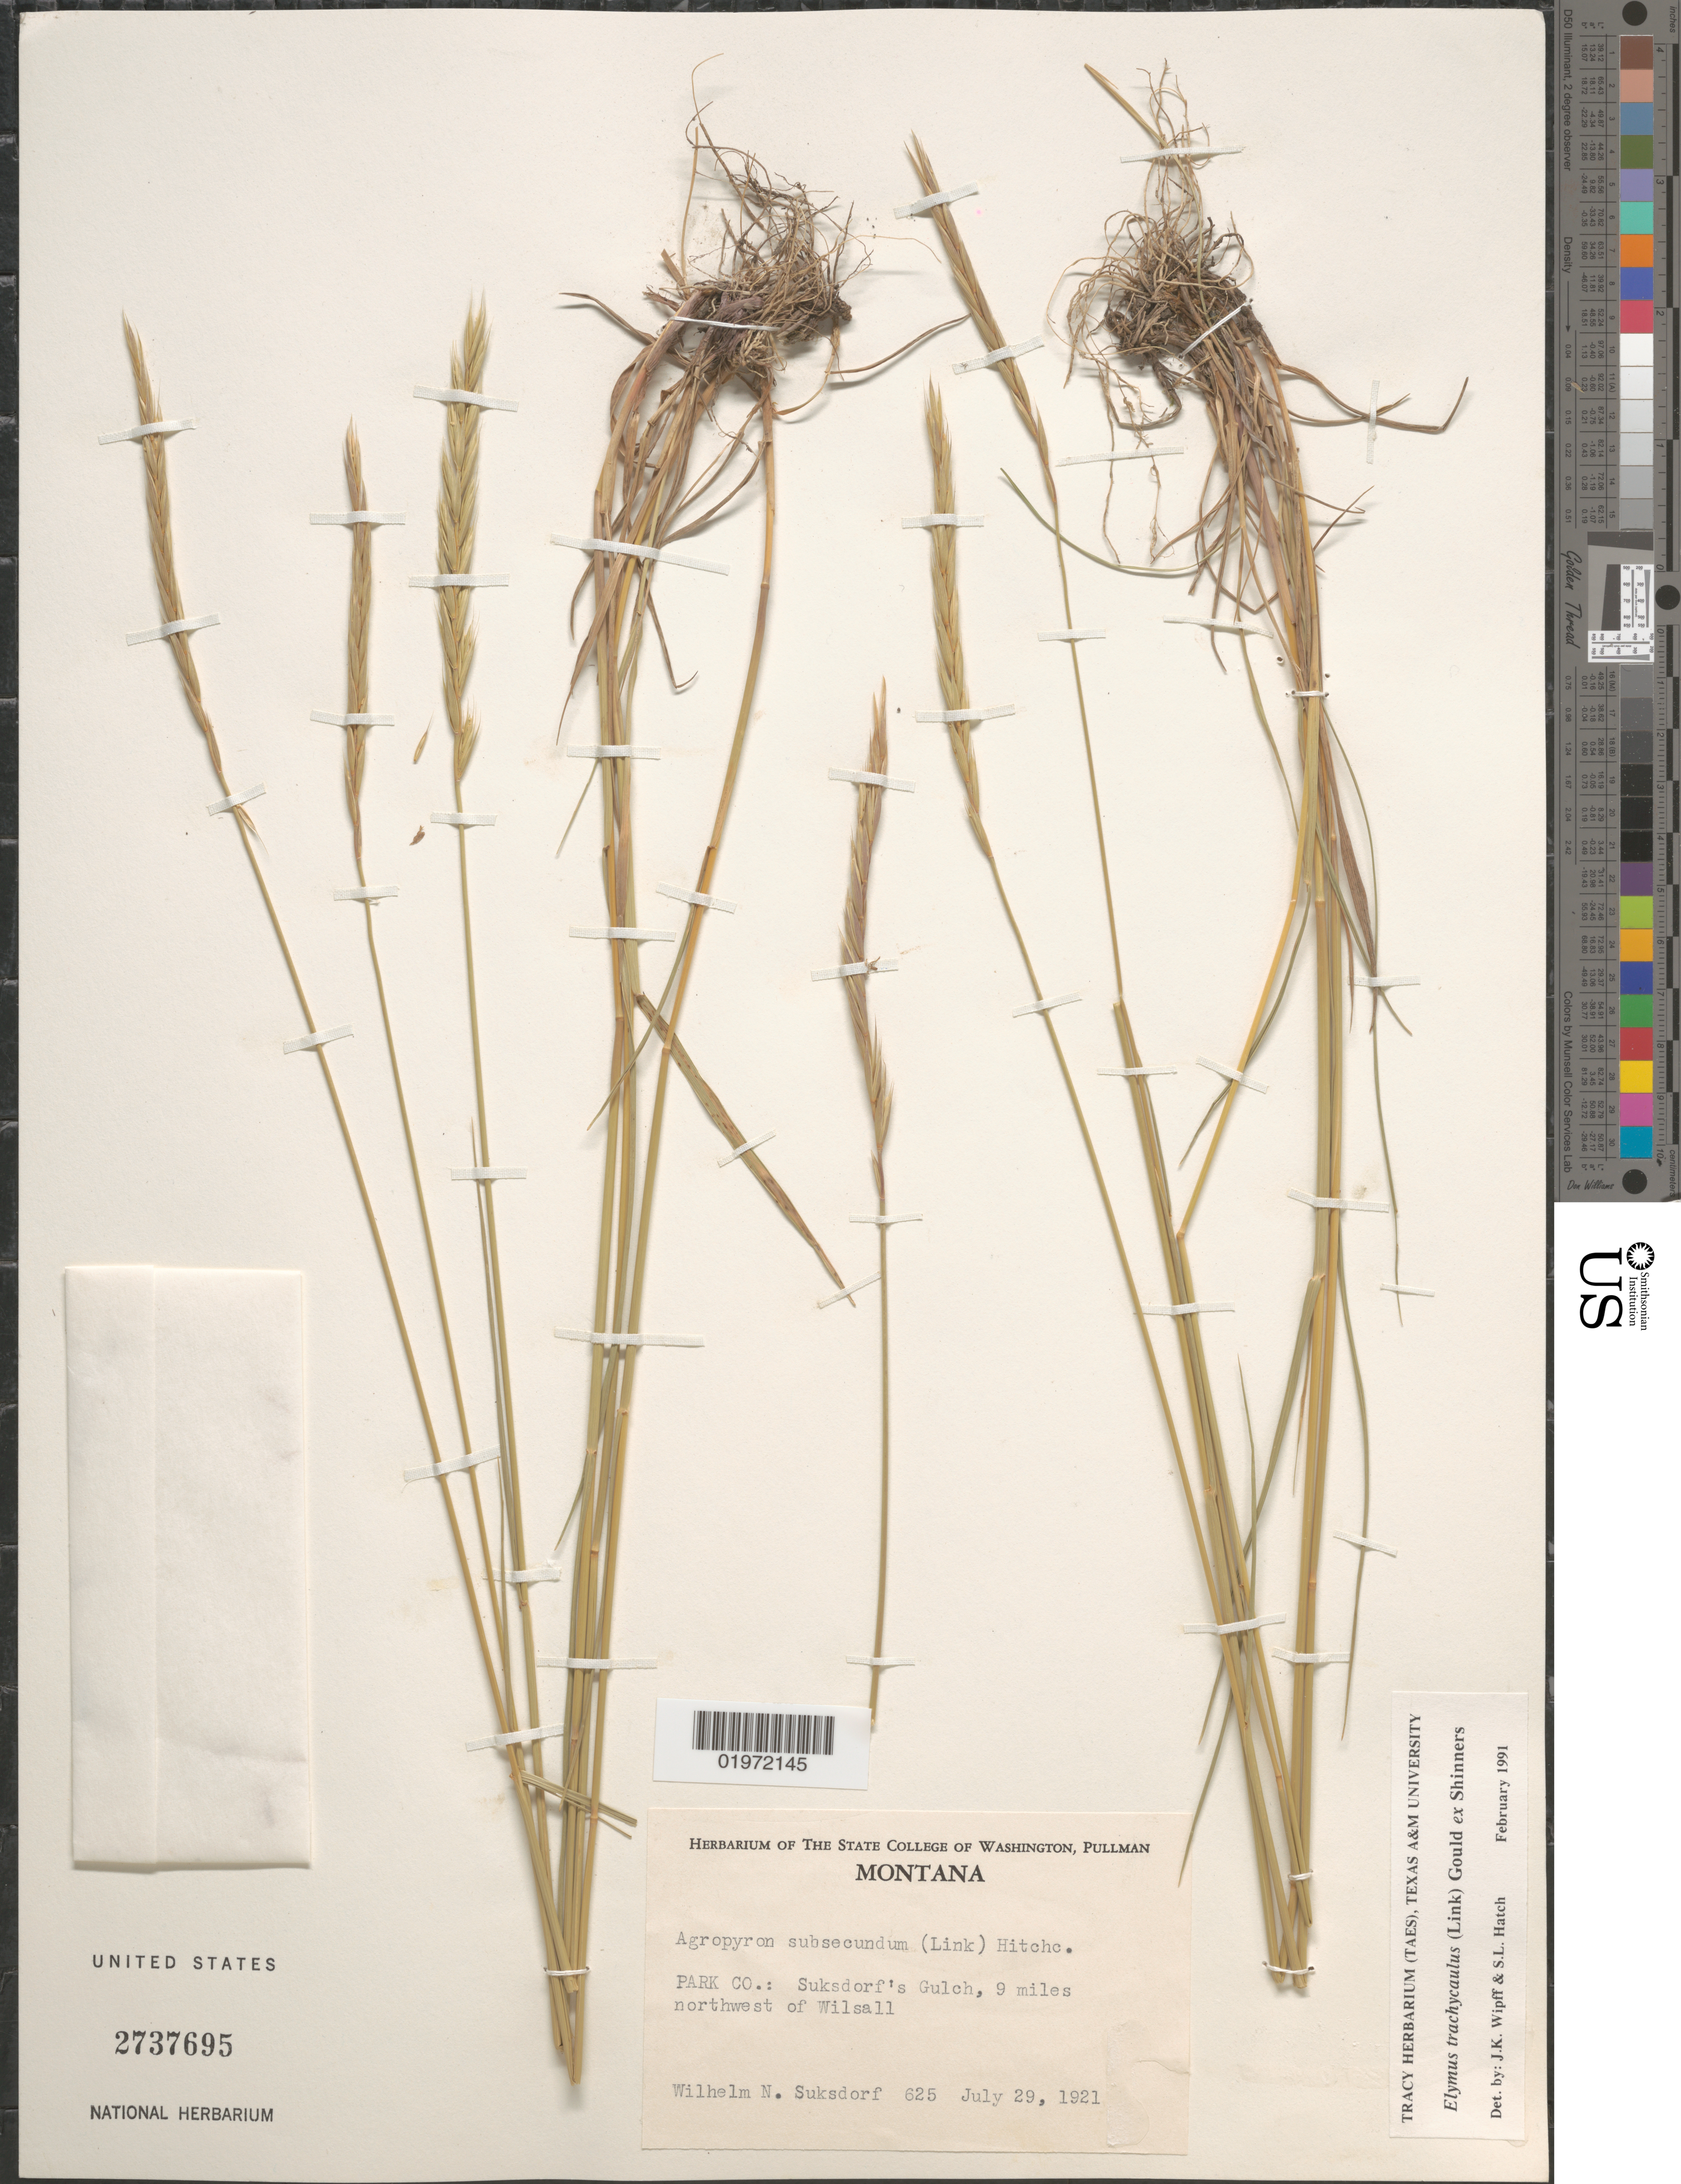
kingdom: Plantae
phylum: Tracheophyta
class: Liliopsida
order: Poales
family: Poaceae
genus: Elymus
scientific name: Elymus trachycaulus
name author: (Link) Gould ex Shinners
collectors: W. N. Suksdorf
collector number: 625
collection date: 1921-07-29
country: United States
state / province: Montana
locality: Park Co.: Suksdorf's Gulch, 9 miles northwest of Wilsall.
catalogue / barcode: US 2737695